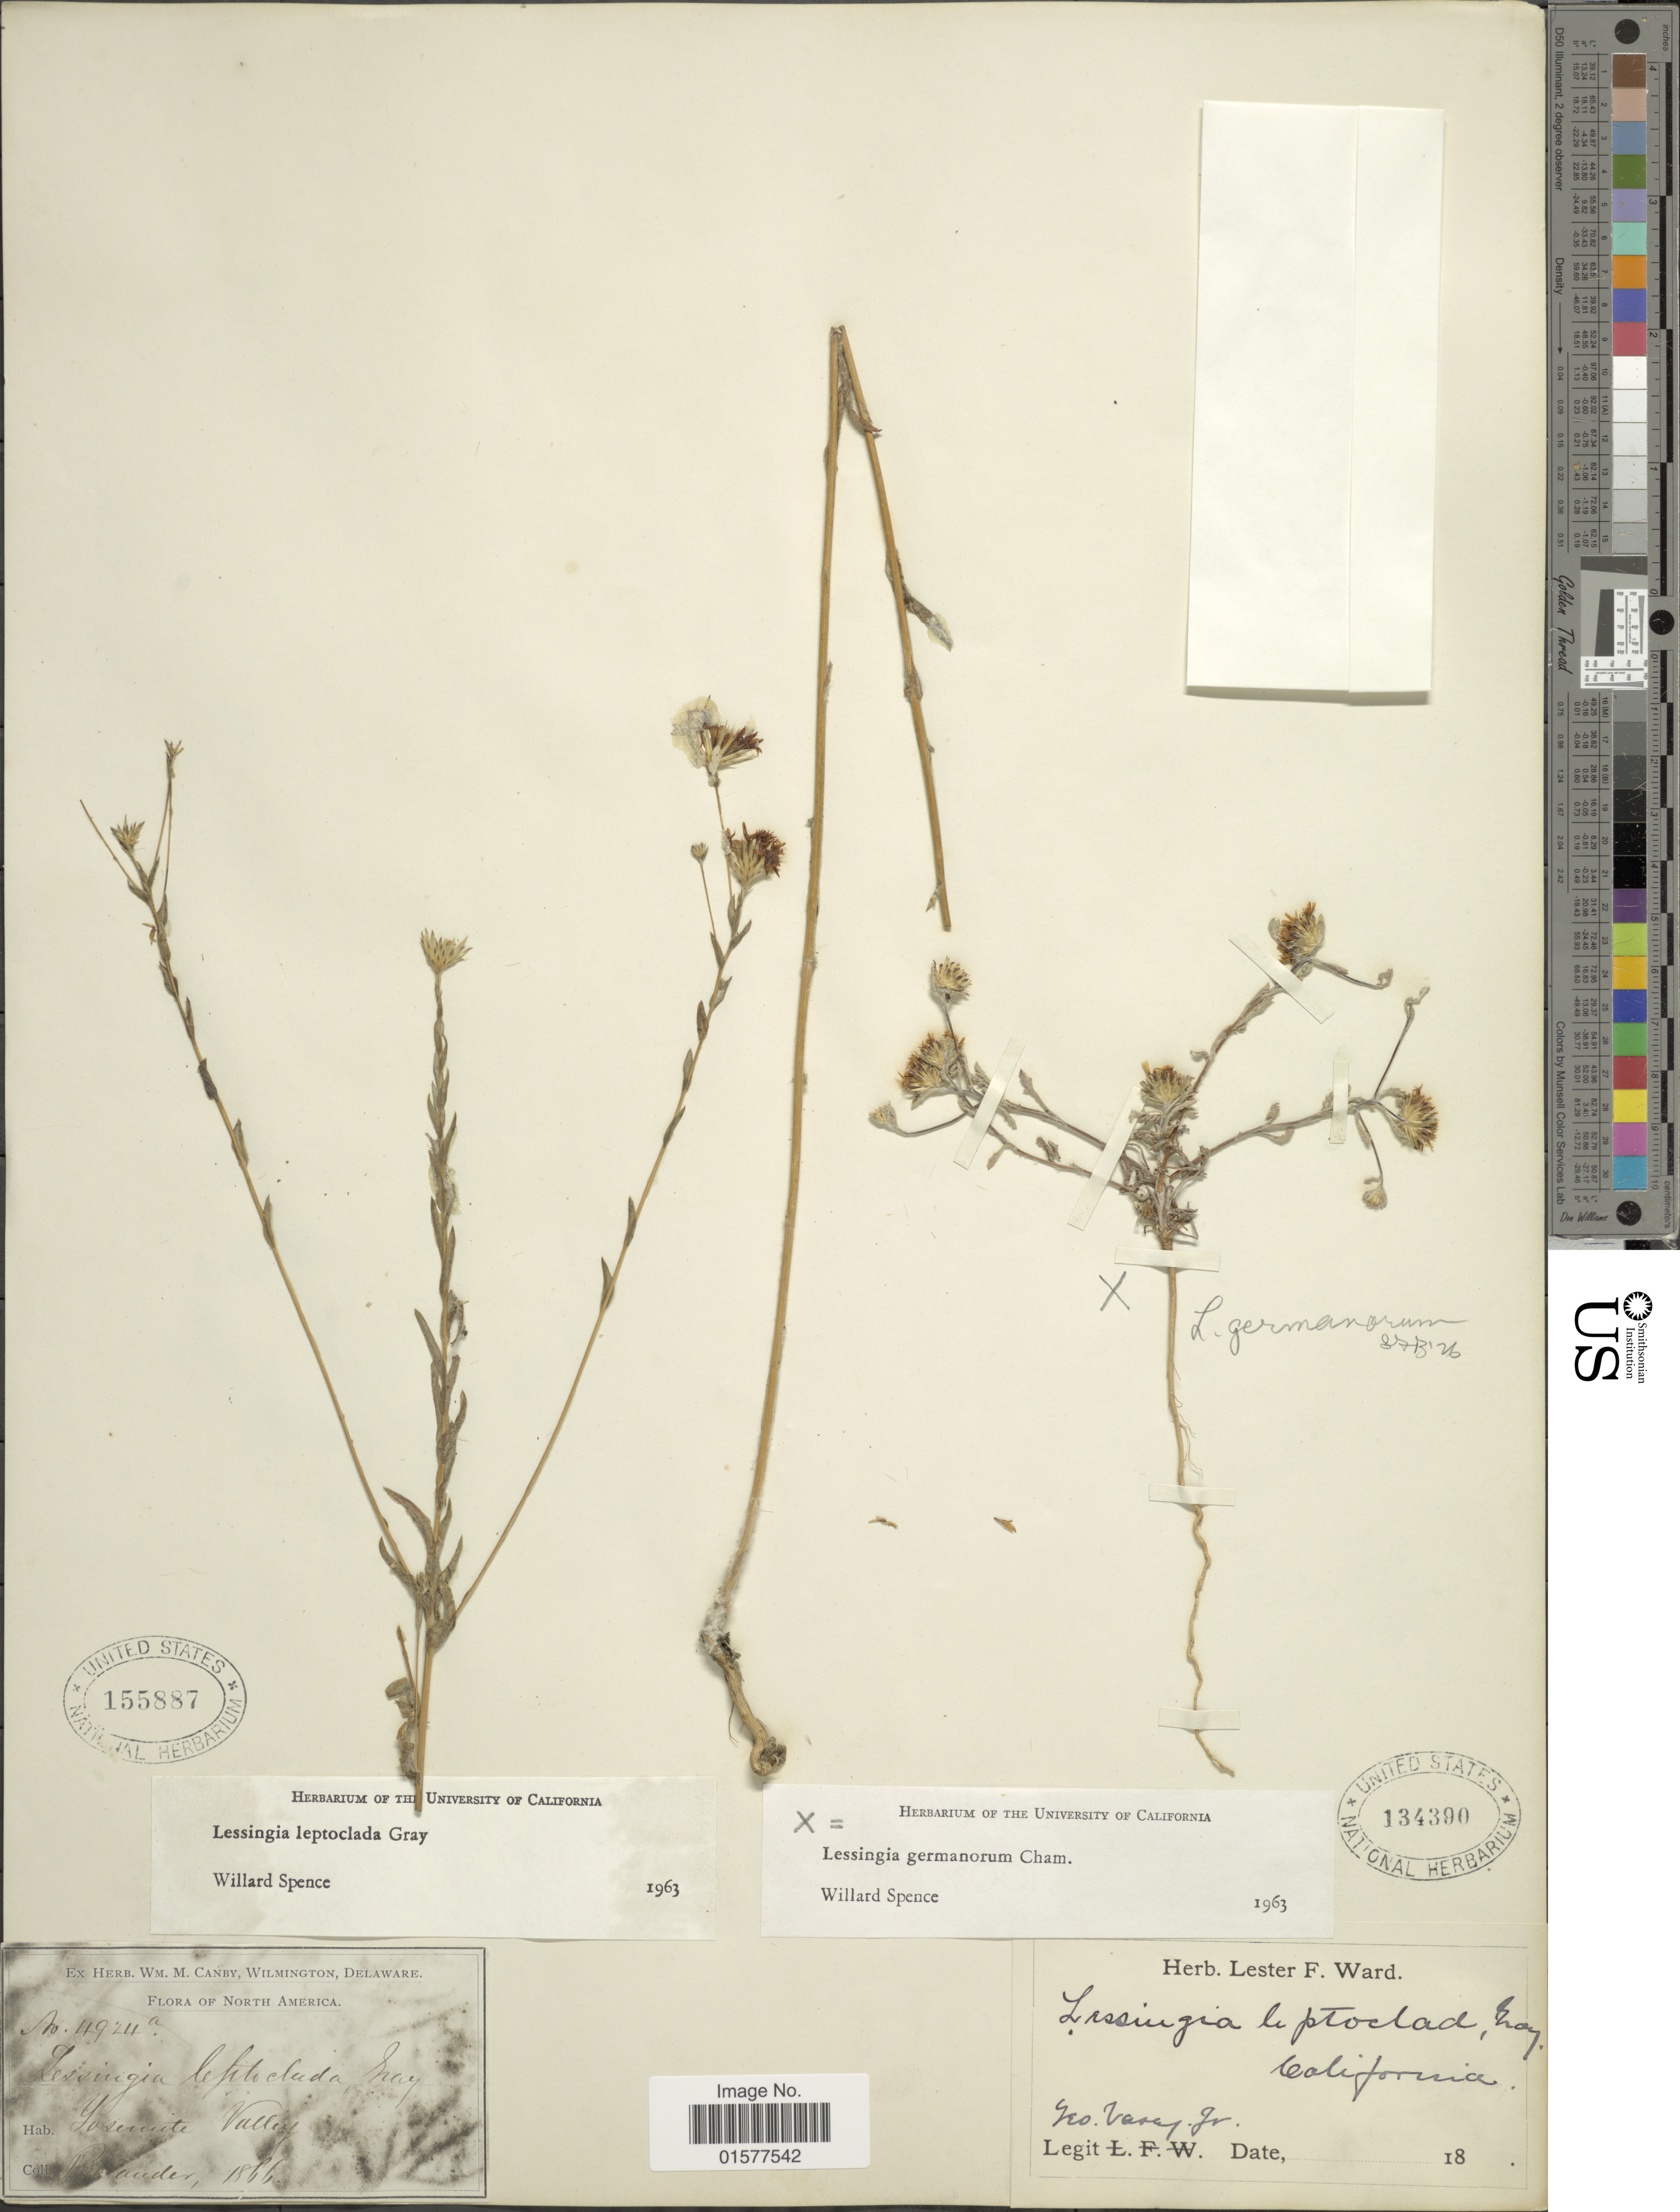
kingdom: Plantae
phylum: Tracheophyta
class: Magnoliopsida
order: Asterales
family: Asteraceae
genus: Lessingia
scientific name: Lessingia germanorum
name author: Cham.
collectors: G. Vasey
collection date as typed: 18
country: United States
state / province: California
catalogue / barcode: US 134390-2